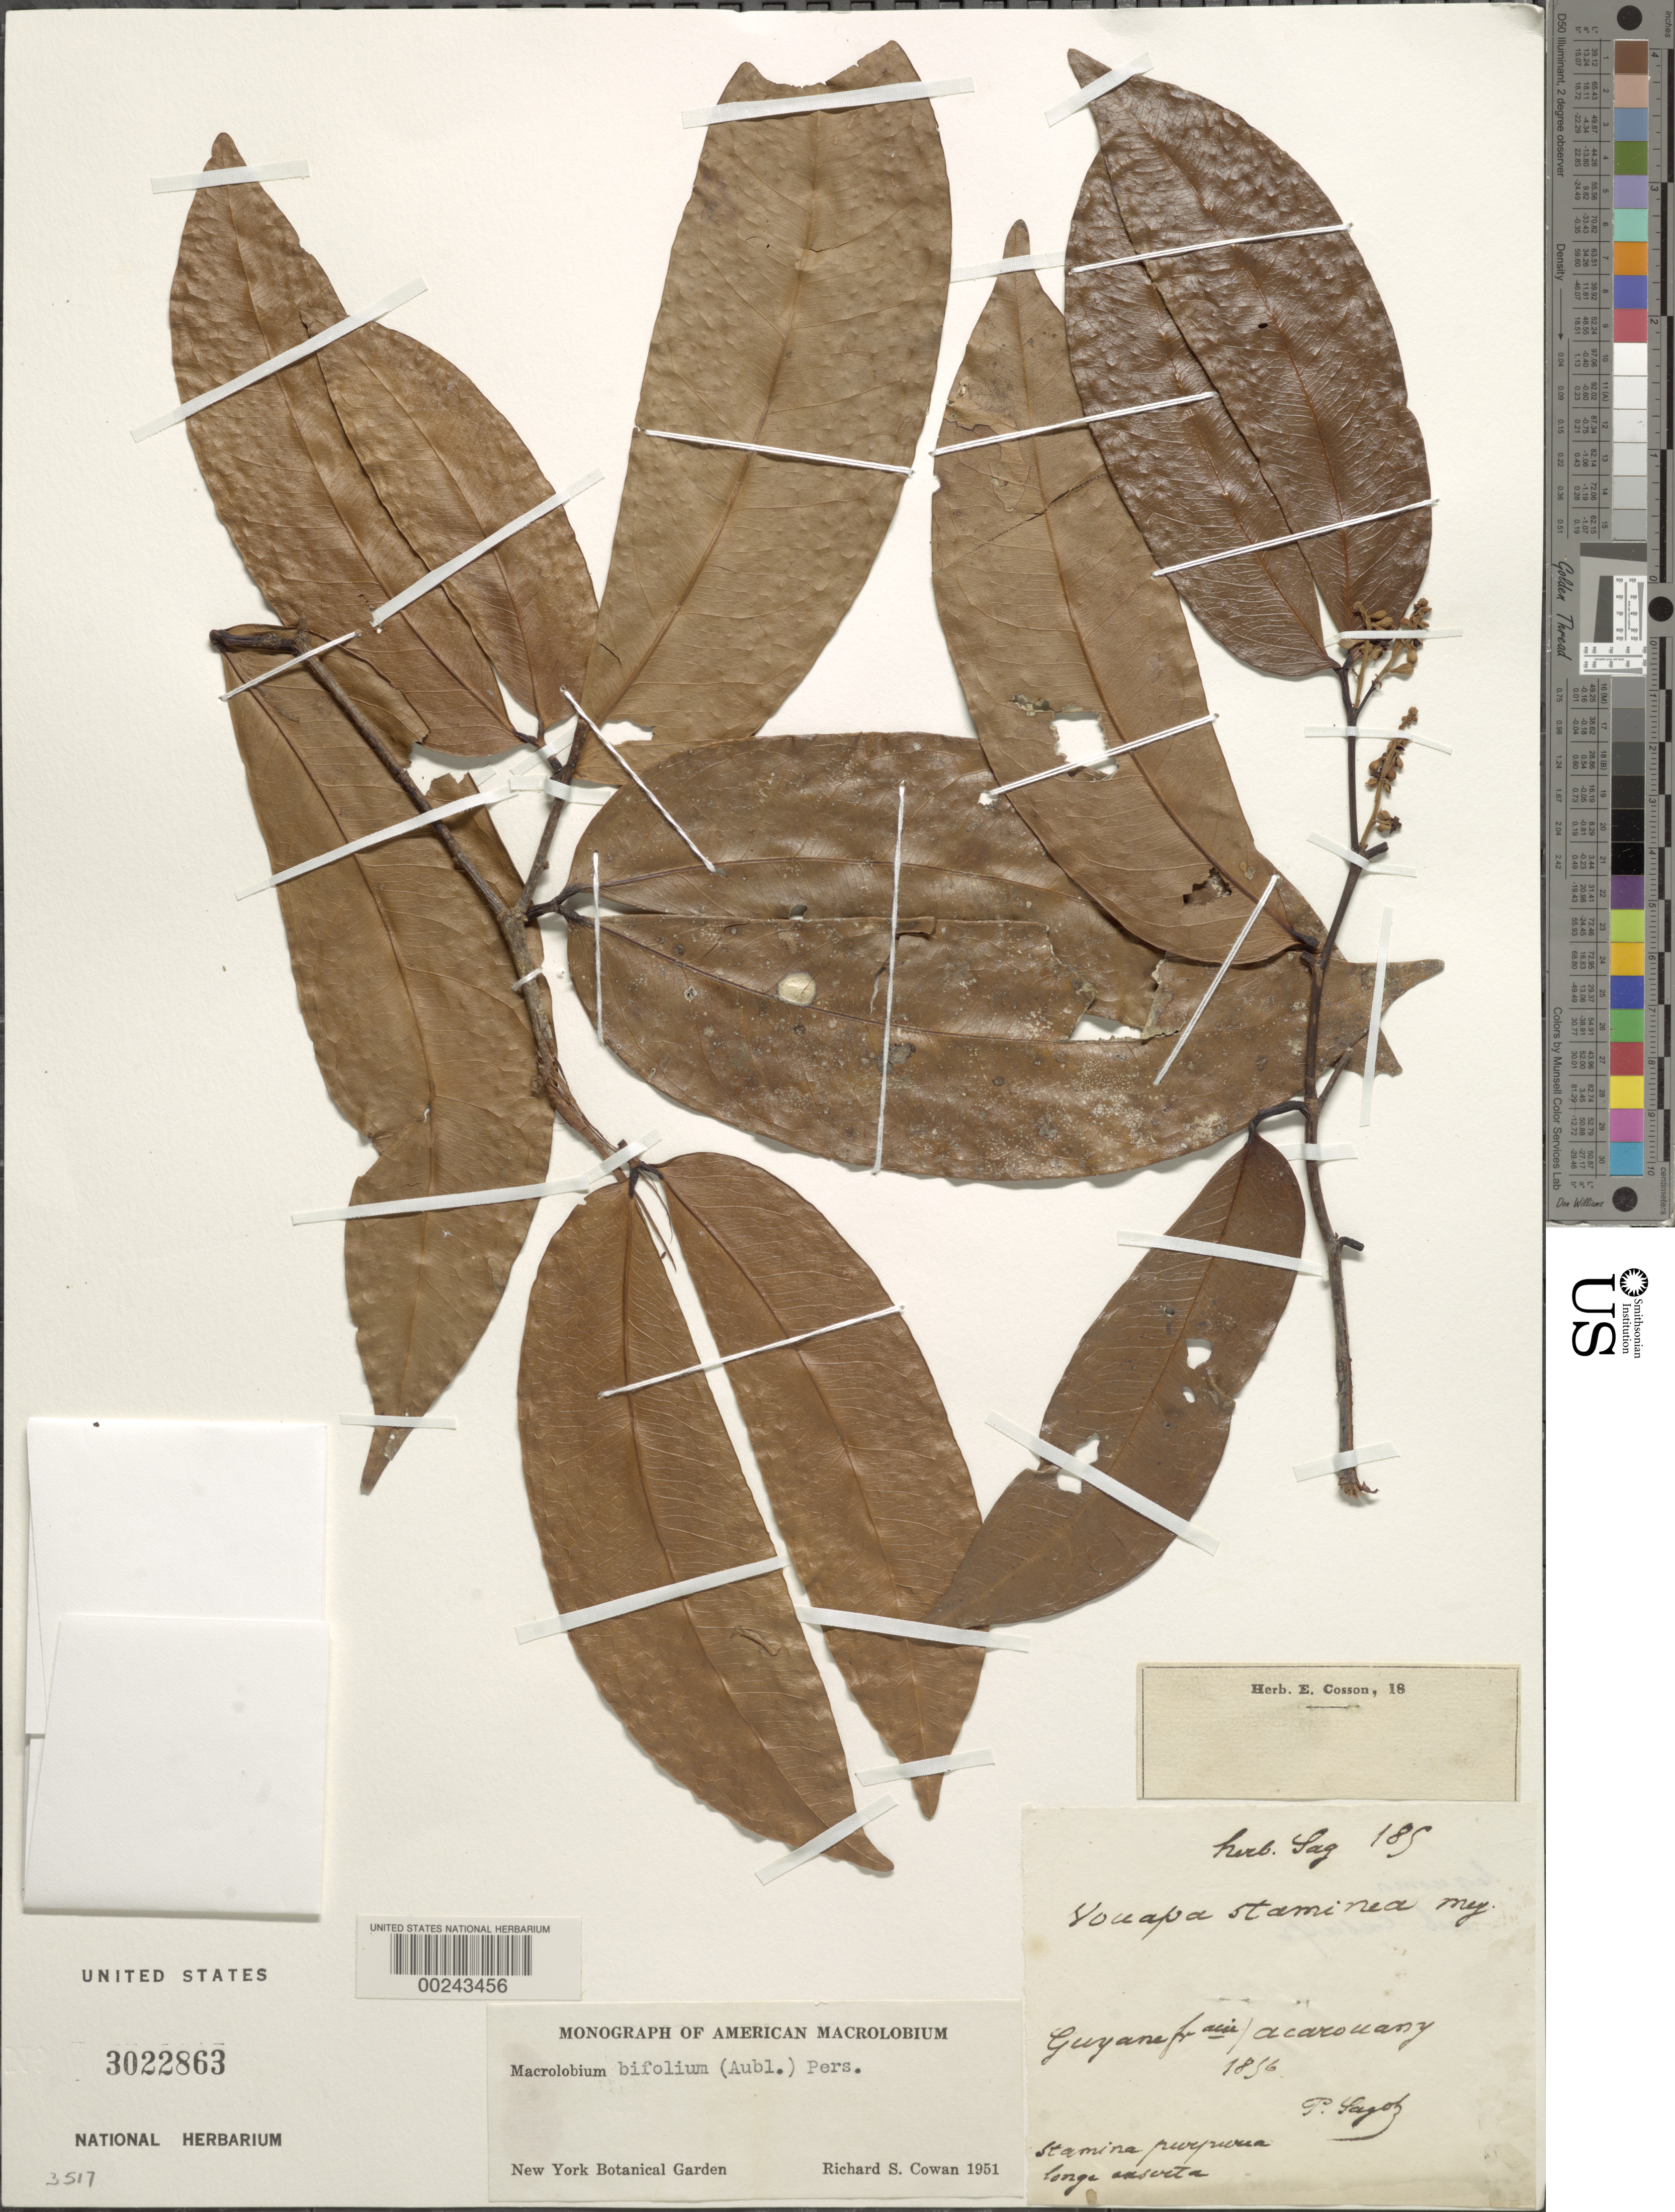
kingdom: Plantae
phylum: Tracheophyta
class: Magnoliopsida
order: Fabales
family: Fabaceae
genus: Macrolobium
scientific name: Macrolobium bifolium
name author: (Aubl.) Pers.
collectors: P. A. Sagot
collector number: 185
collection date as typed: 1856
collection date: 1856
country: French Guiana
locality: Acarouany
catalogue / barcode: US 3022863